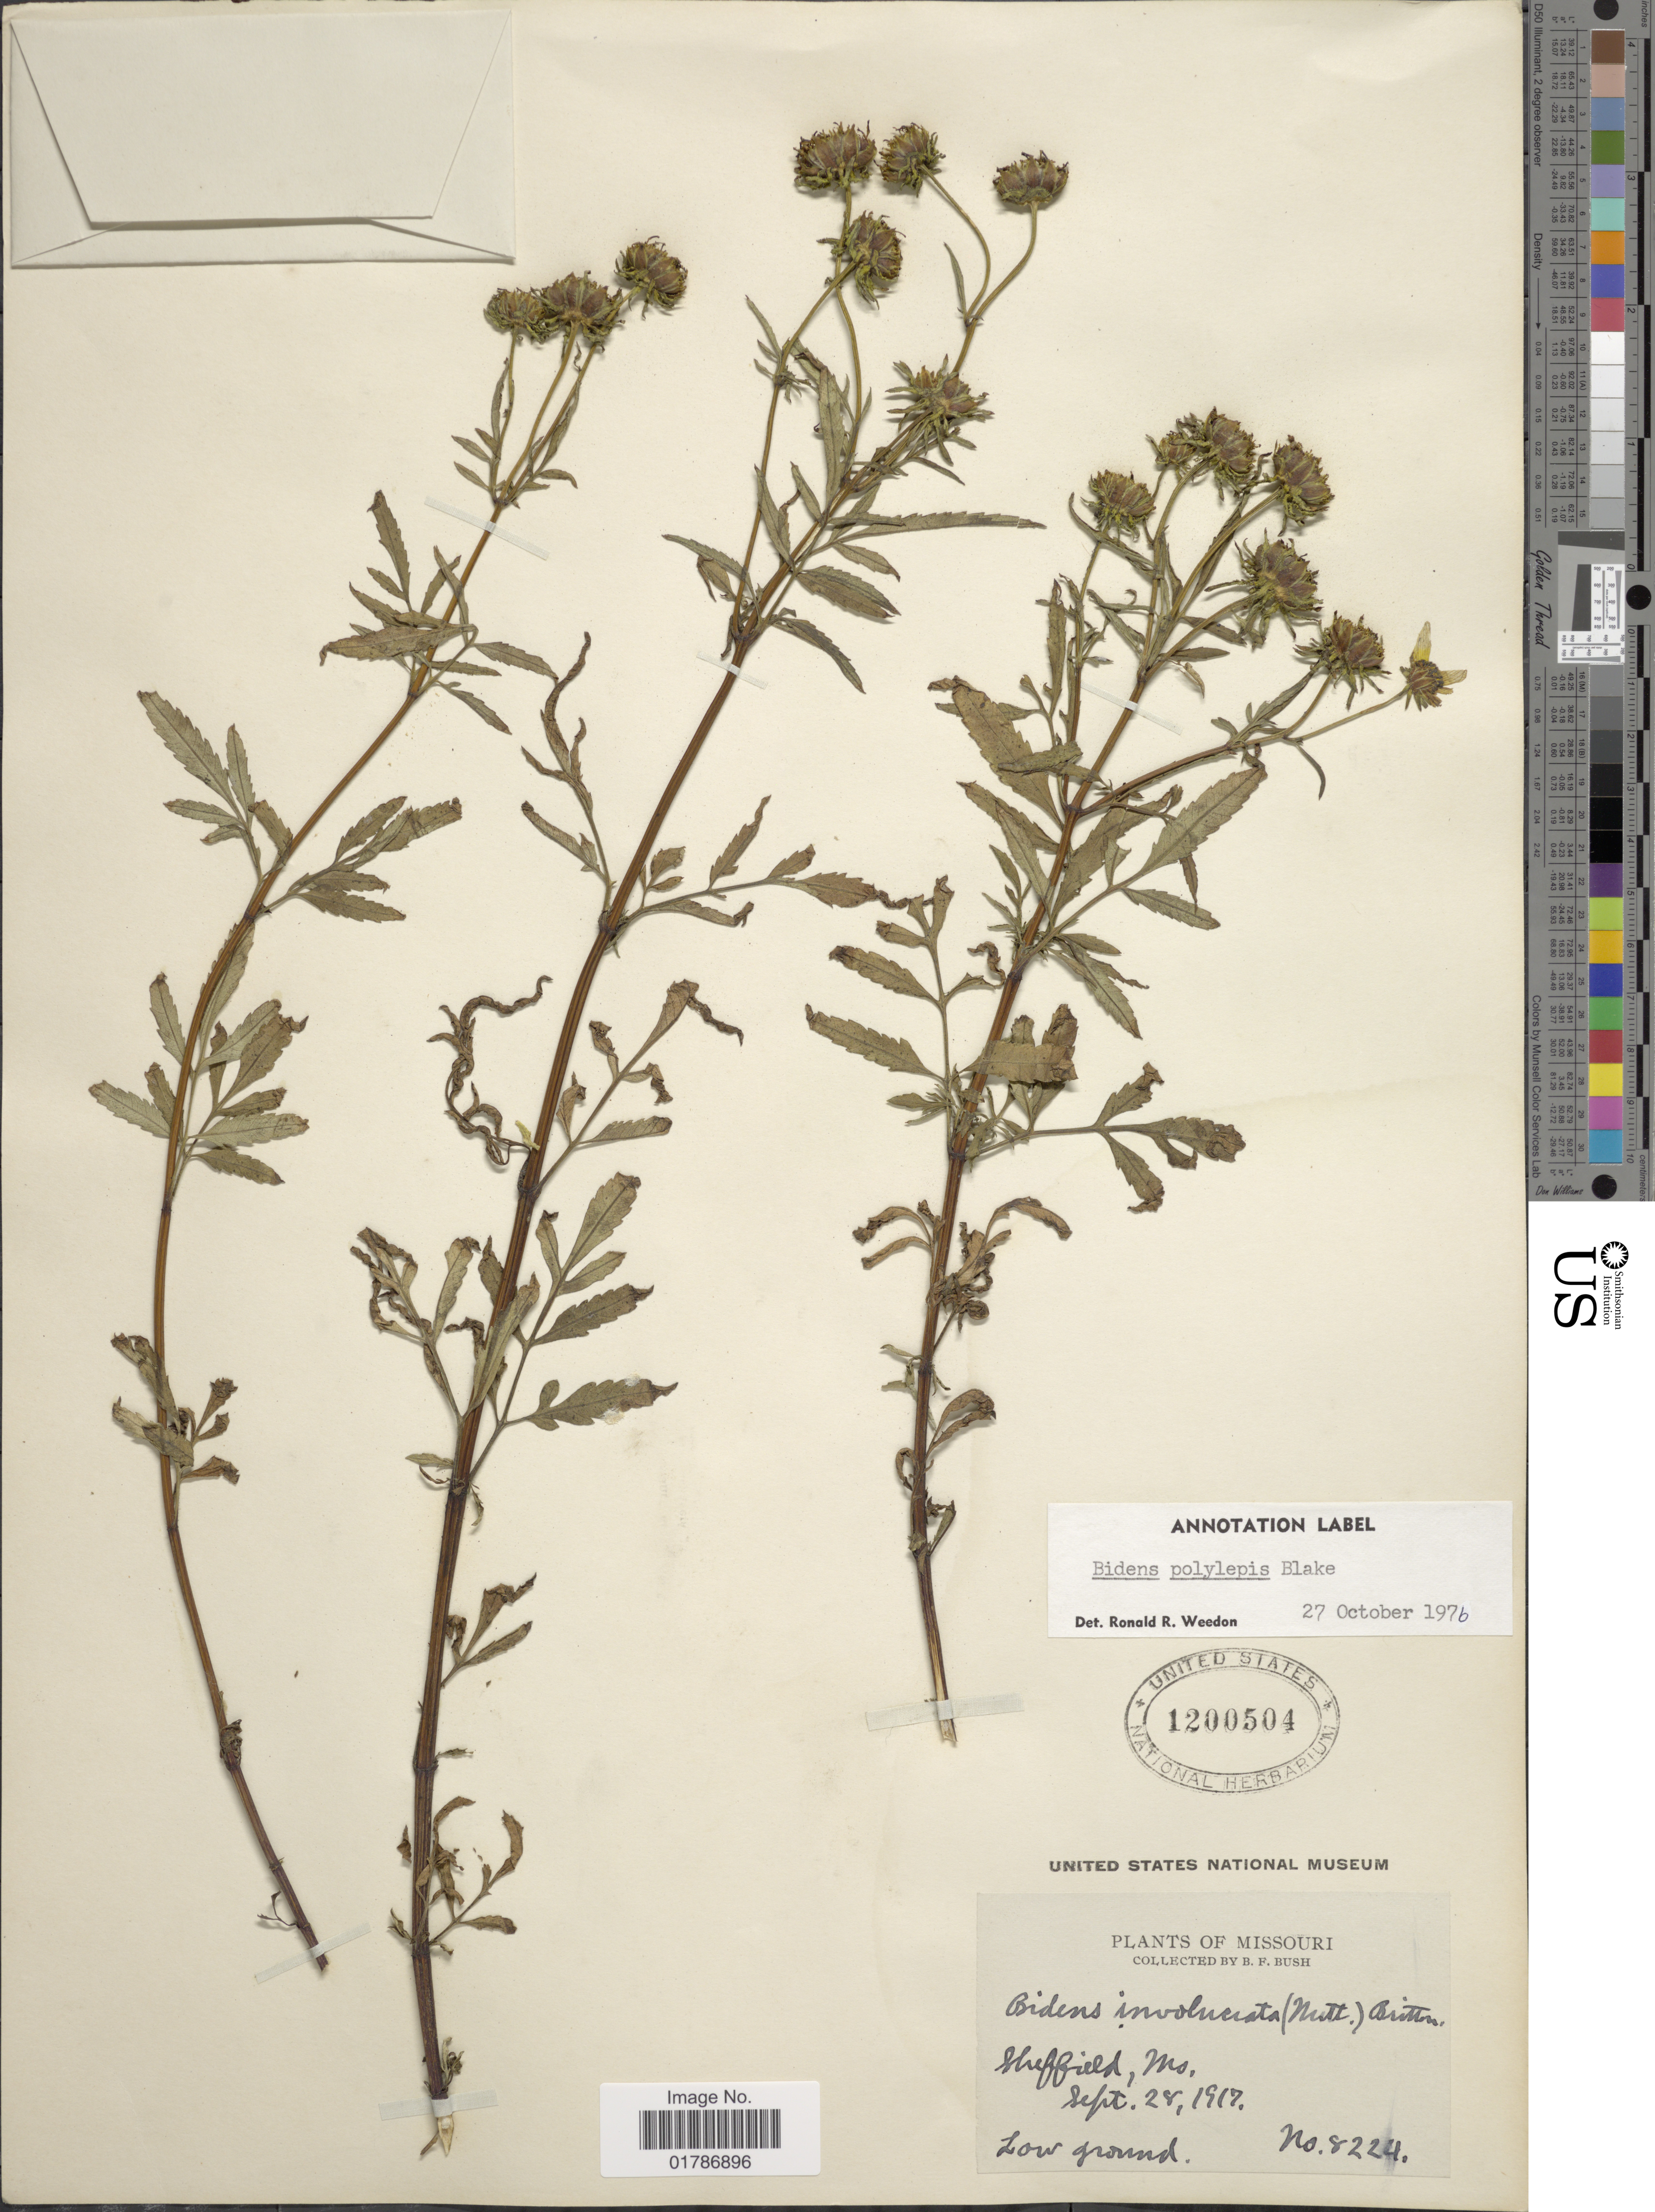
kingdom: Plantae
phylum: Tracheophyta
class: Magnoliopsida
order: Asterales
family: Asteraceae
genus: Bidens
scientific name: Bidens polylepis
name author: S.F. Blake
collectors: B. F. Bush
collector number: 8224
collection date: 1917-09-28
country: United States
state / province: Missouri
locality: Sheffield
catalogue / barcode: US 1200504